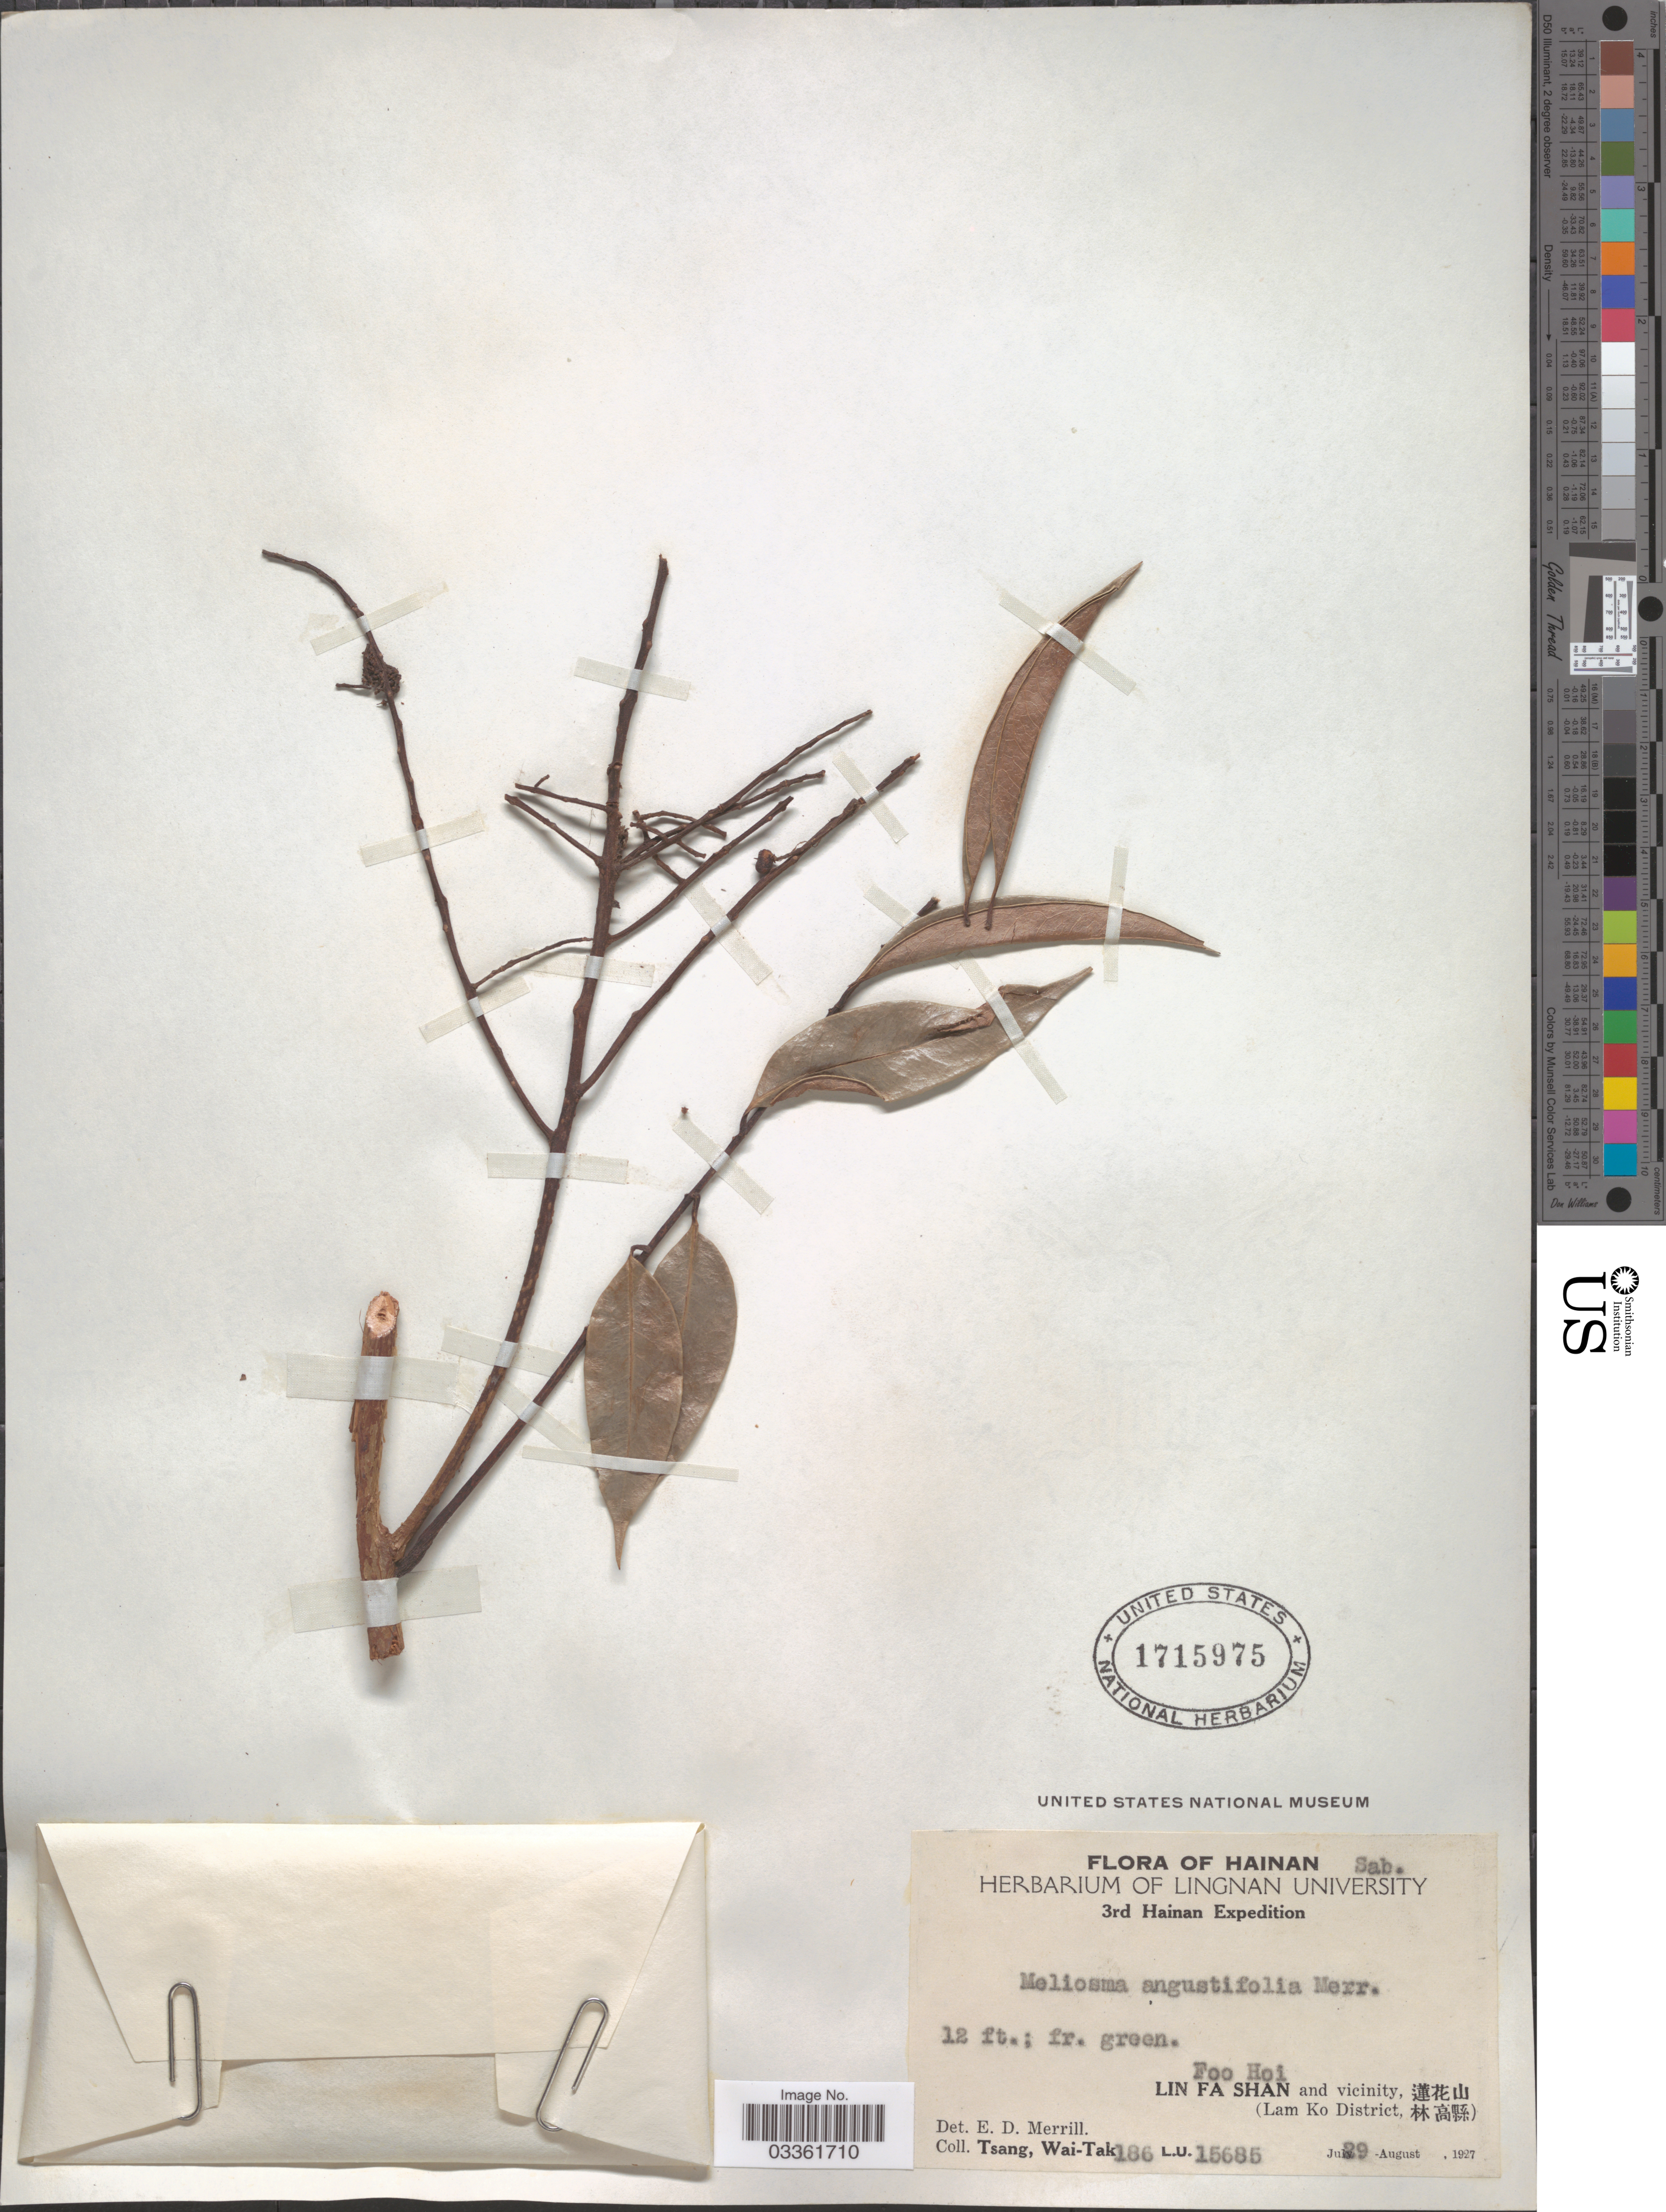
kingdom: Plantae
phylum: Tracheophyta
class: Magnoliopsida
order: Proteales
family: Sabiaceae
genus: Meliosma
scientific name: Meliosma angustifolia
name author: Merr.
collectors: W. T. Tsang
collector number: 186 L.U. 15685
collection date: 1927-08-29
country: China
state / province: Hainan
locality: Foo Hoi. Lin Fa Shan and vicinity, X. (Lam Ko District, X).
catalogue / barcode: US 1715975